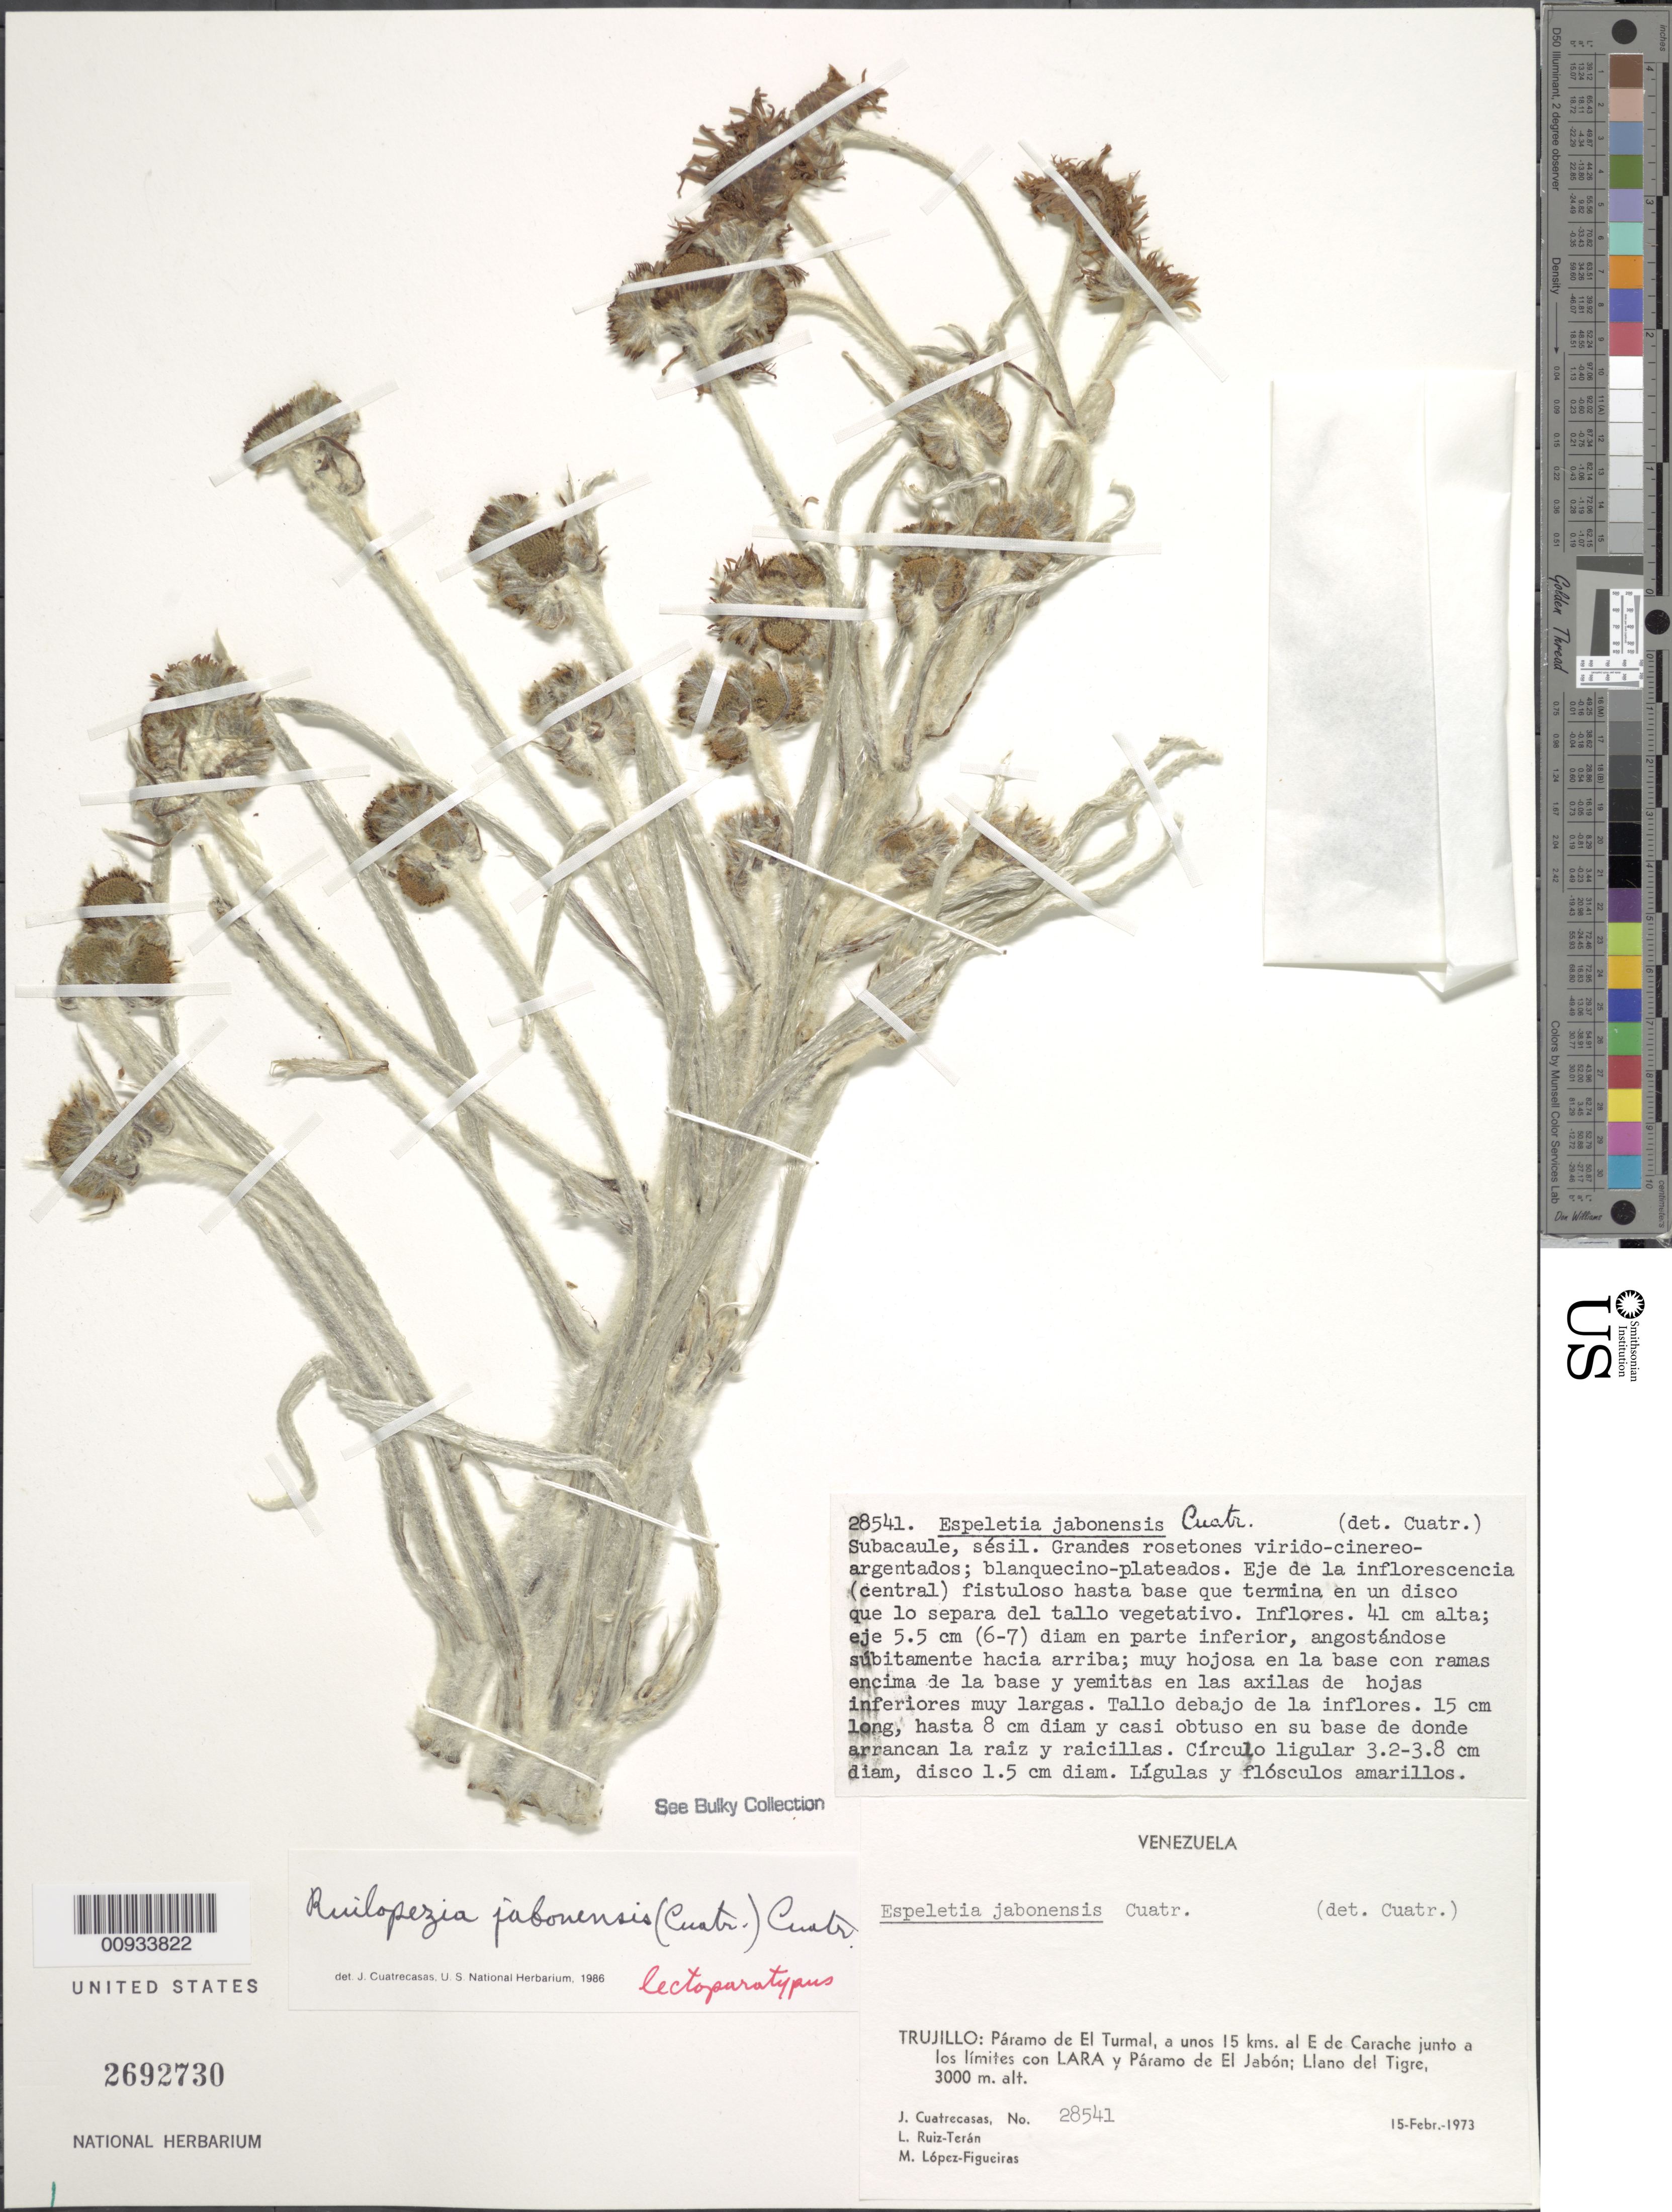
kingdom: Plantae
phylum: Tracheophyta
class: Magnoliopsida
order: Asterales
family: Asteraceae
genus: Ruilopezia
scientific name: Ruilopezia jabonensis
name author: (Cuatrec.) Cuatrec.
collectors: J. Cuatrecasas, L. E. Ruíz-Terán & M. López Figueiras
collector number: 28541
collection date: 1973-02-15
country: Venezuela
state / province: Trujillo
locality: Paramo de El Turmal, a unos 15 kms al E de Carache junto a los limites con Lara y Paramo de El Jabon, Llano del Tigre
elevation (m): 3000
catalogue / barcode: US 2692730